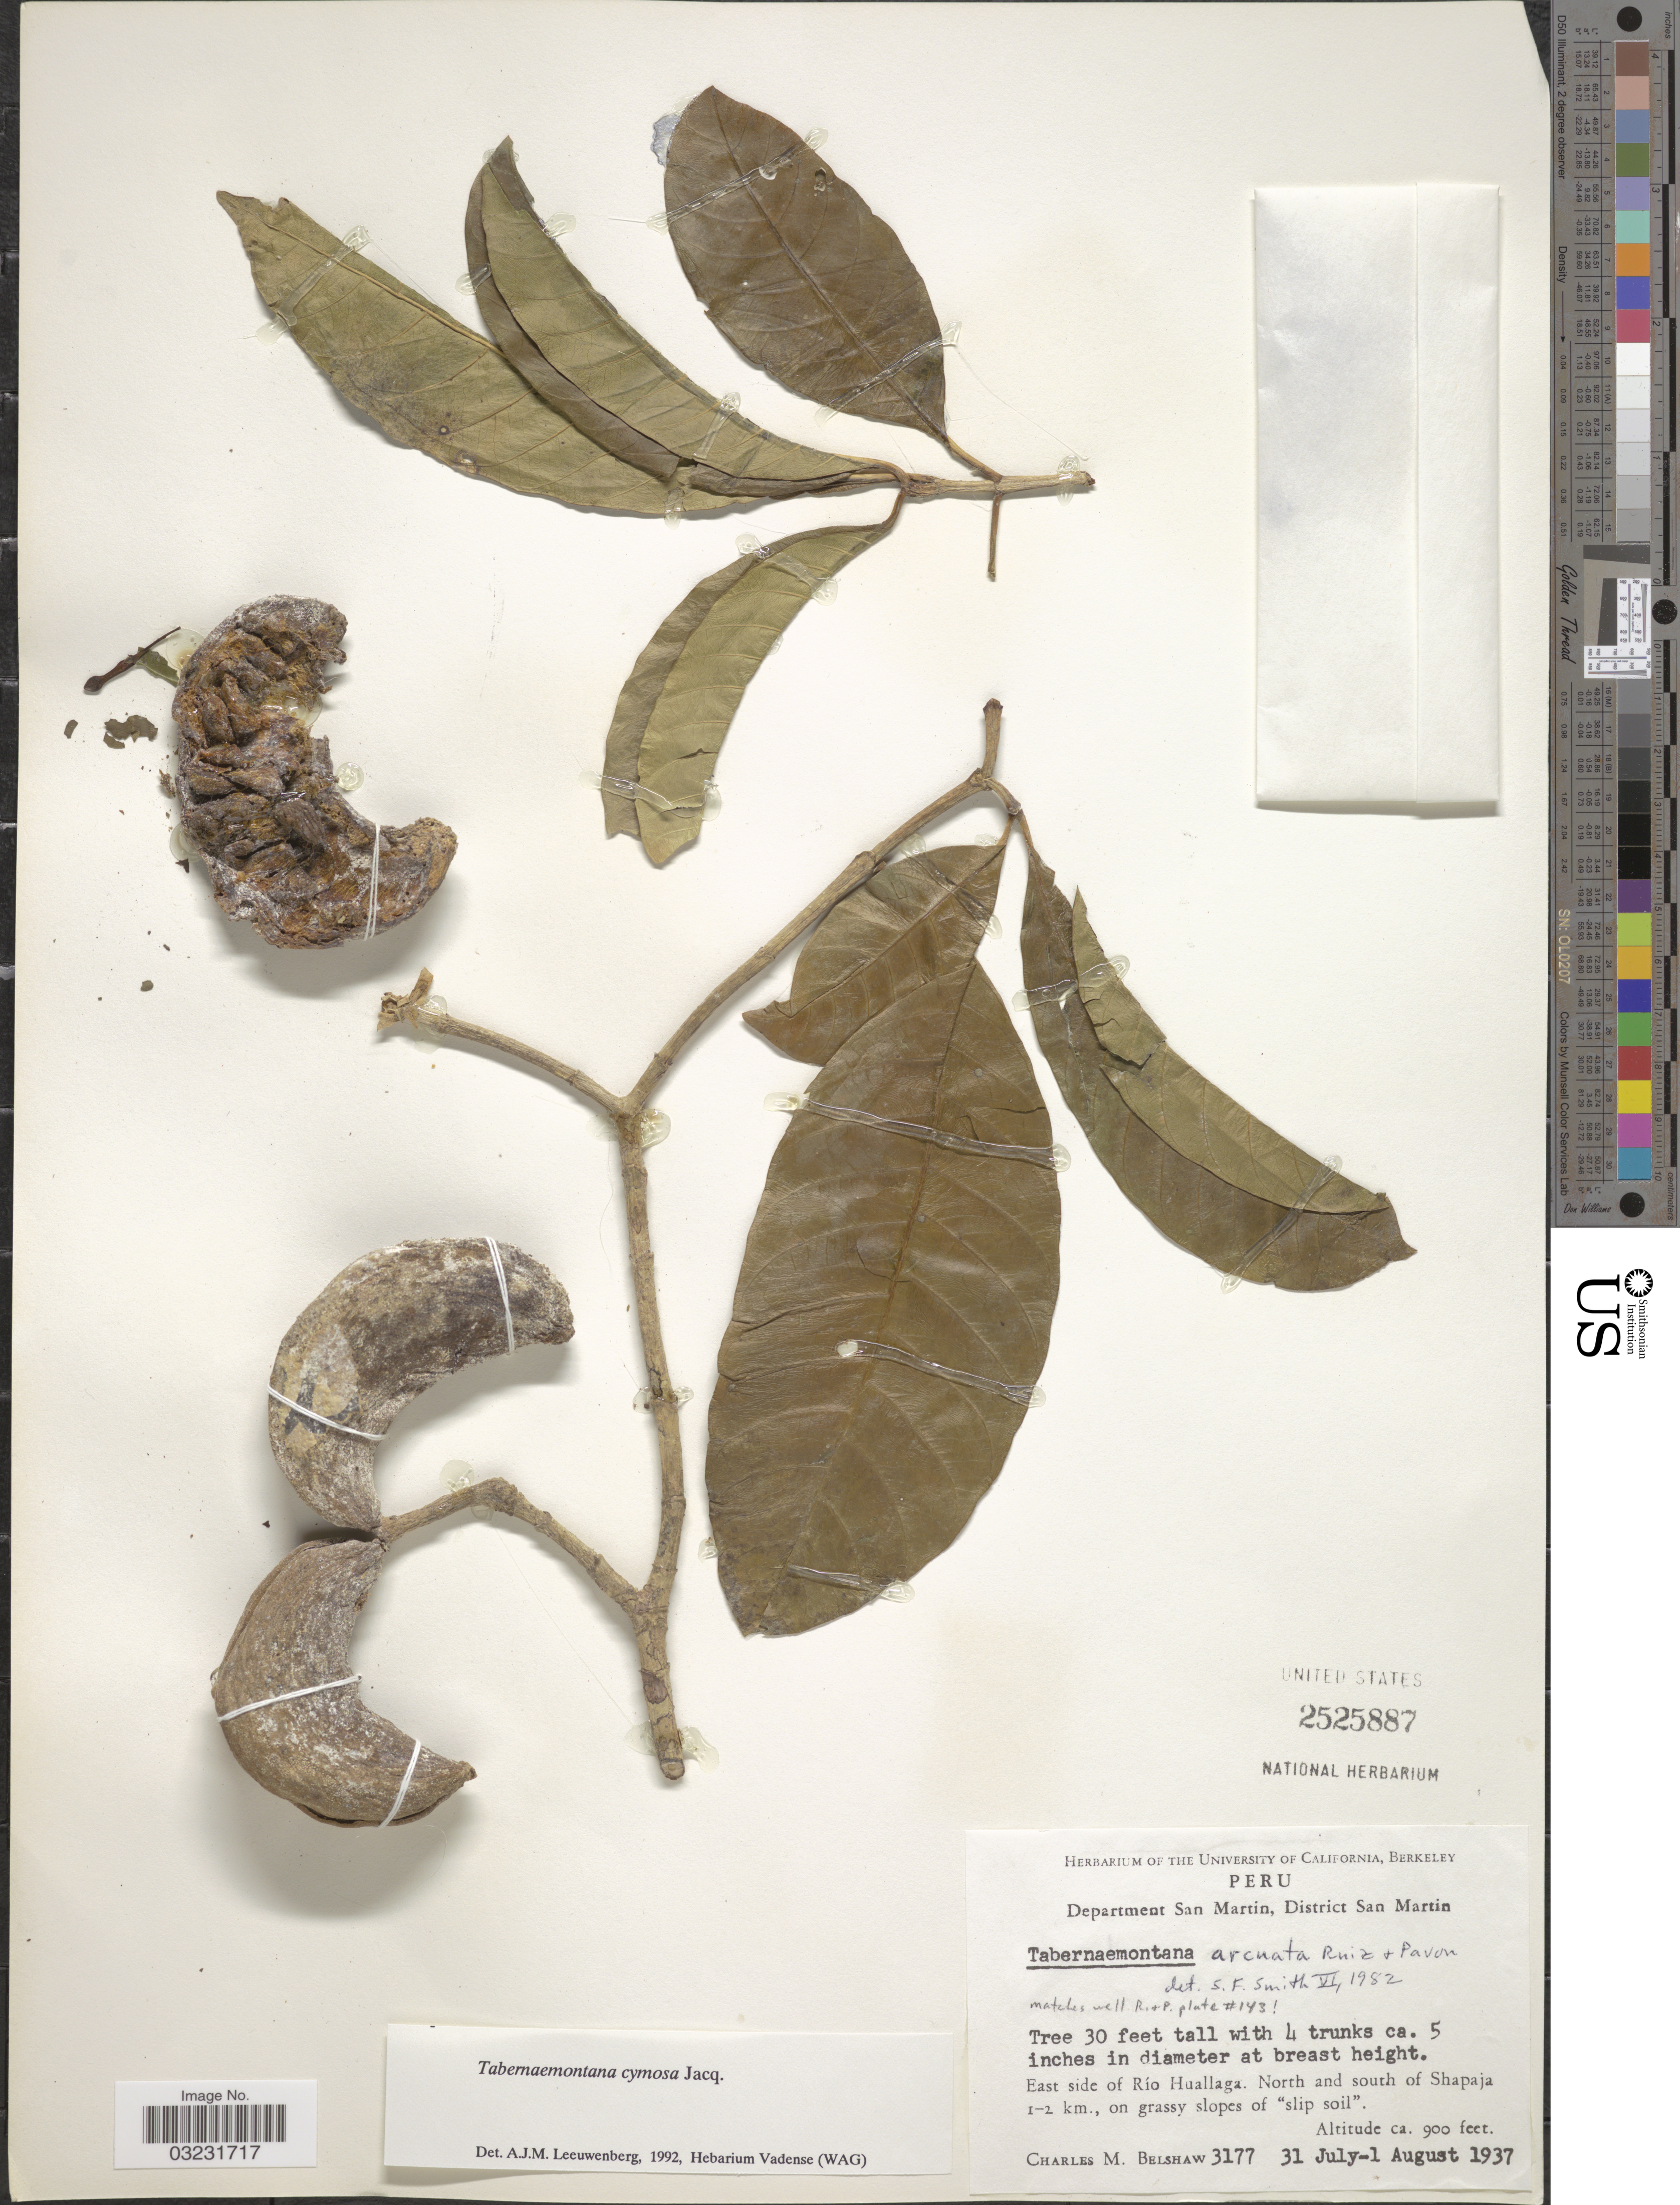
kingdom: Plantae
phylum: Tracheophyta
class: Magnoliopsida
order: Gentianales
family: Apocynaceae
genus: Tabernaemontana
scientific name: Tabernaemontana cymosa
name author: Jacq.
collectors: C. Shaw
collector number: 3177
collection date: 1937-07-31/1937-08-01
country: Peru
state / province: San Martín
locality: Department San Martin, District San Martin. East side of Río Huallaga. North and south of Shapaja 1-2 km.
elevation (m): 900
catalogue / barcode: US 2525887